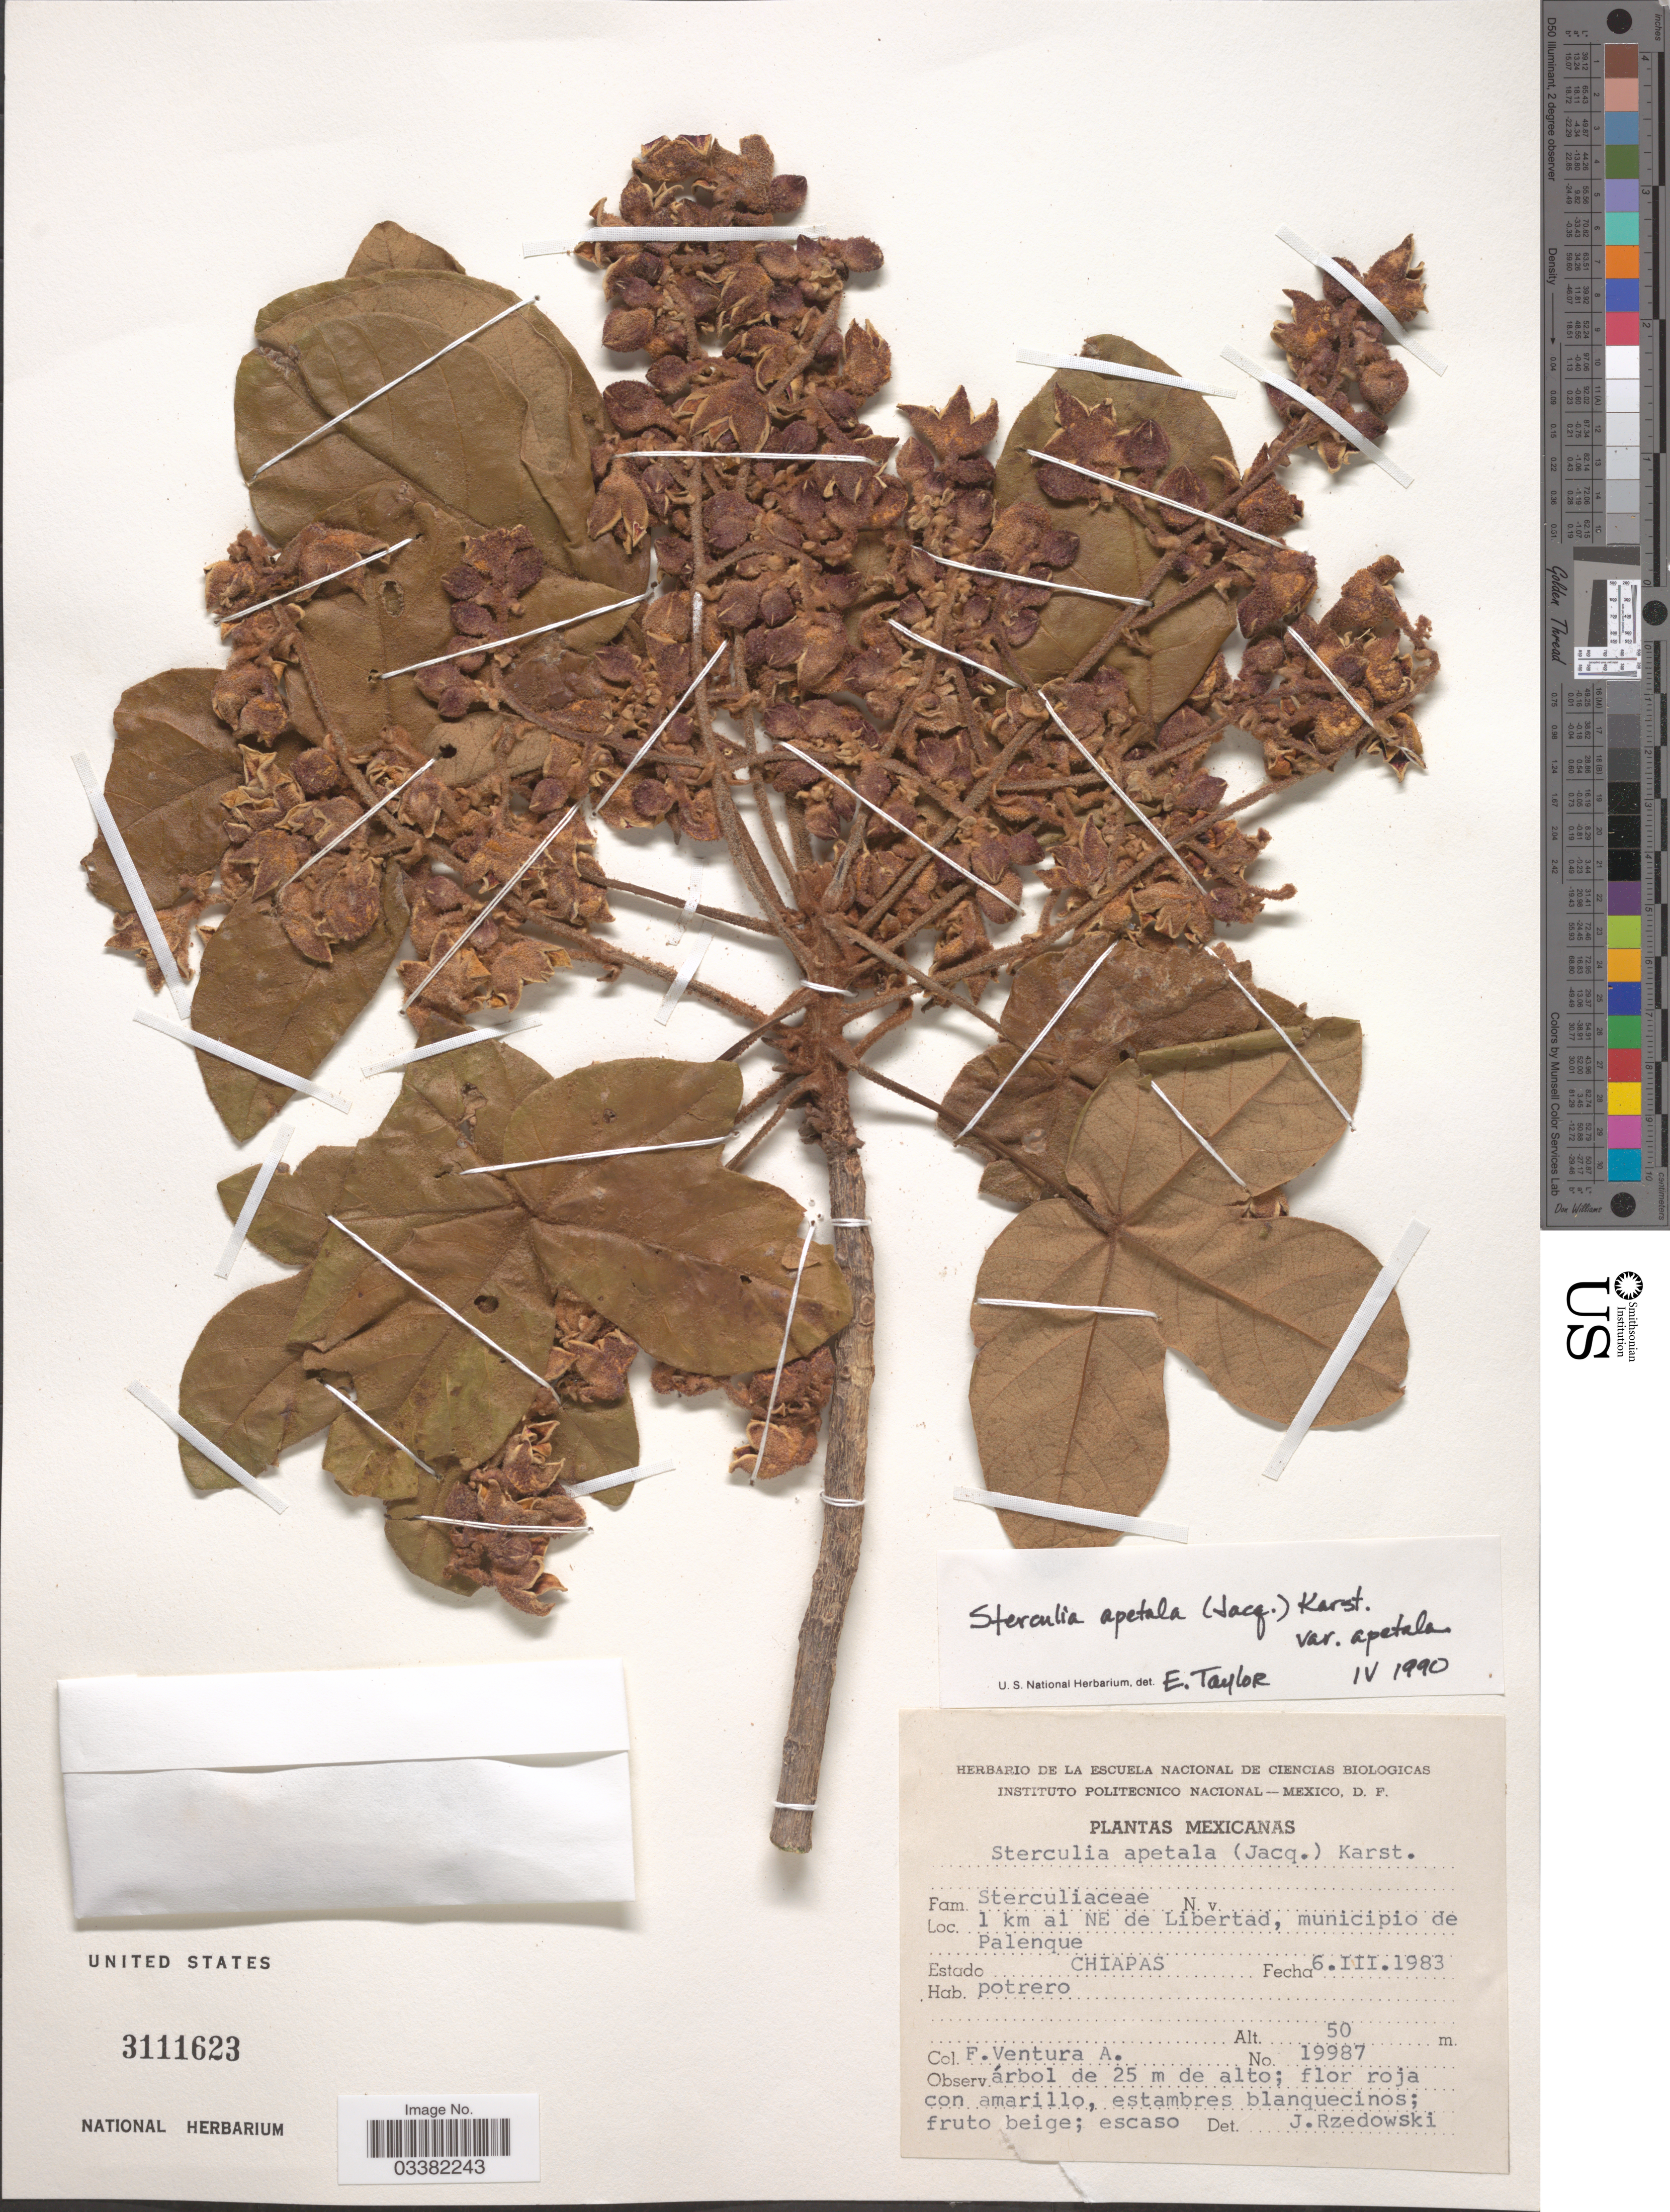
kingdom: Plantae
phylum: Tracheophyta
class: Magnoliopsida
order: Malvales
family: Malvaceae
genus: Sterculia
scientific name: Sterculia apetala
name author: (Jacq.) H. Karst.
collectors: F. Ventura A.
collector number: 19987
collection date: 1983-03-06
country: Mexico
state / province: Chiapas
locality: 1 km al NE de Libertad, municipio de Palenque.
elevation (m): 50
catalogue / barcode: US 3111623